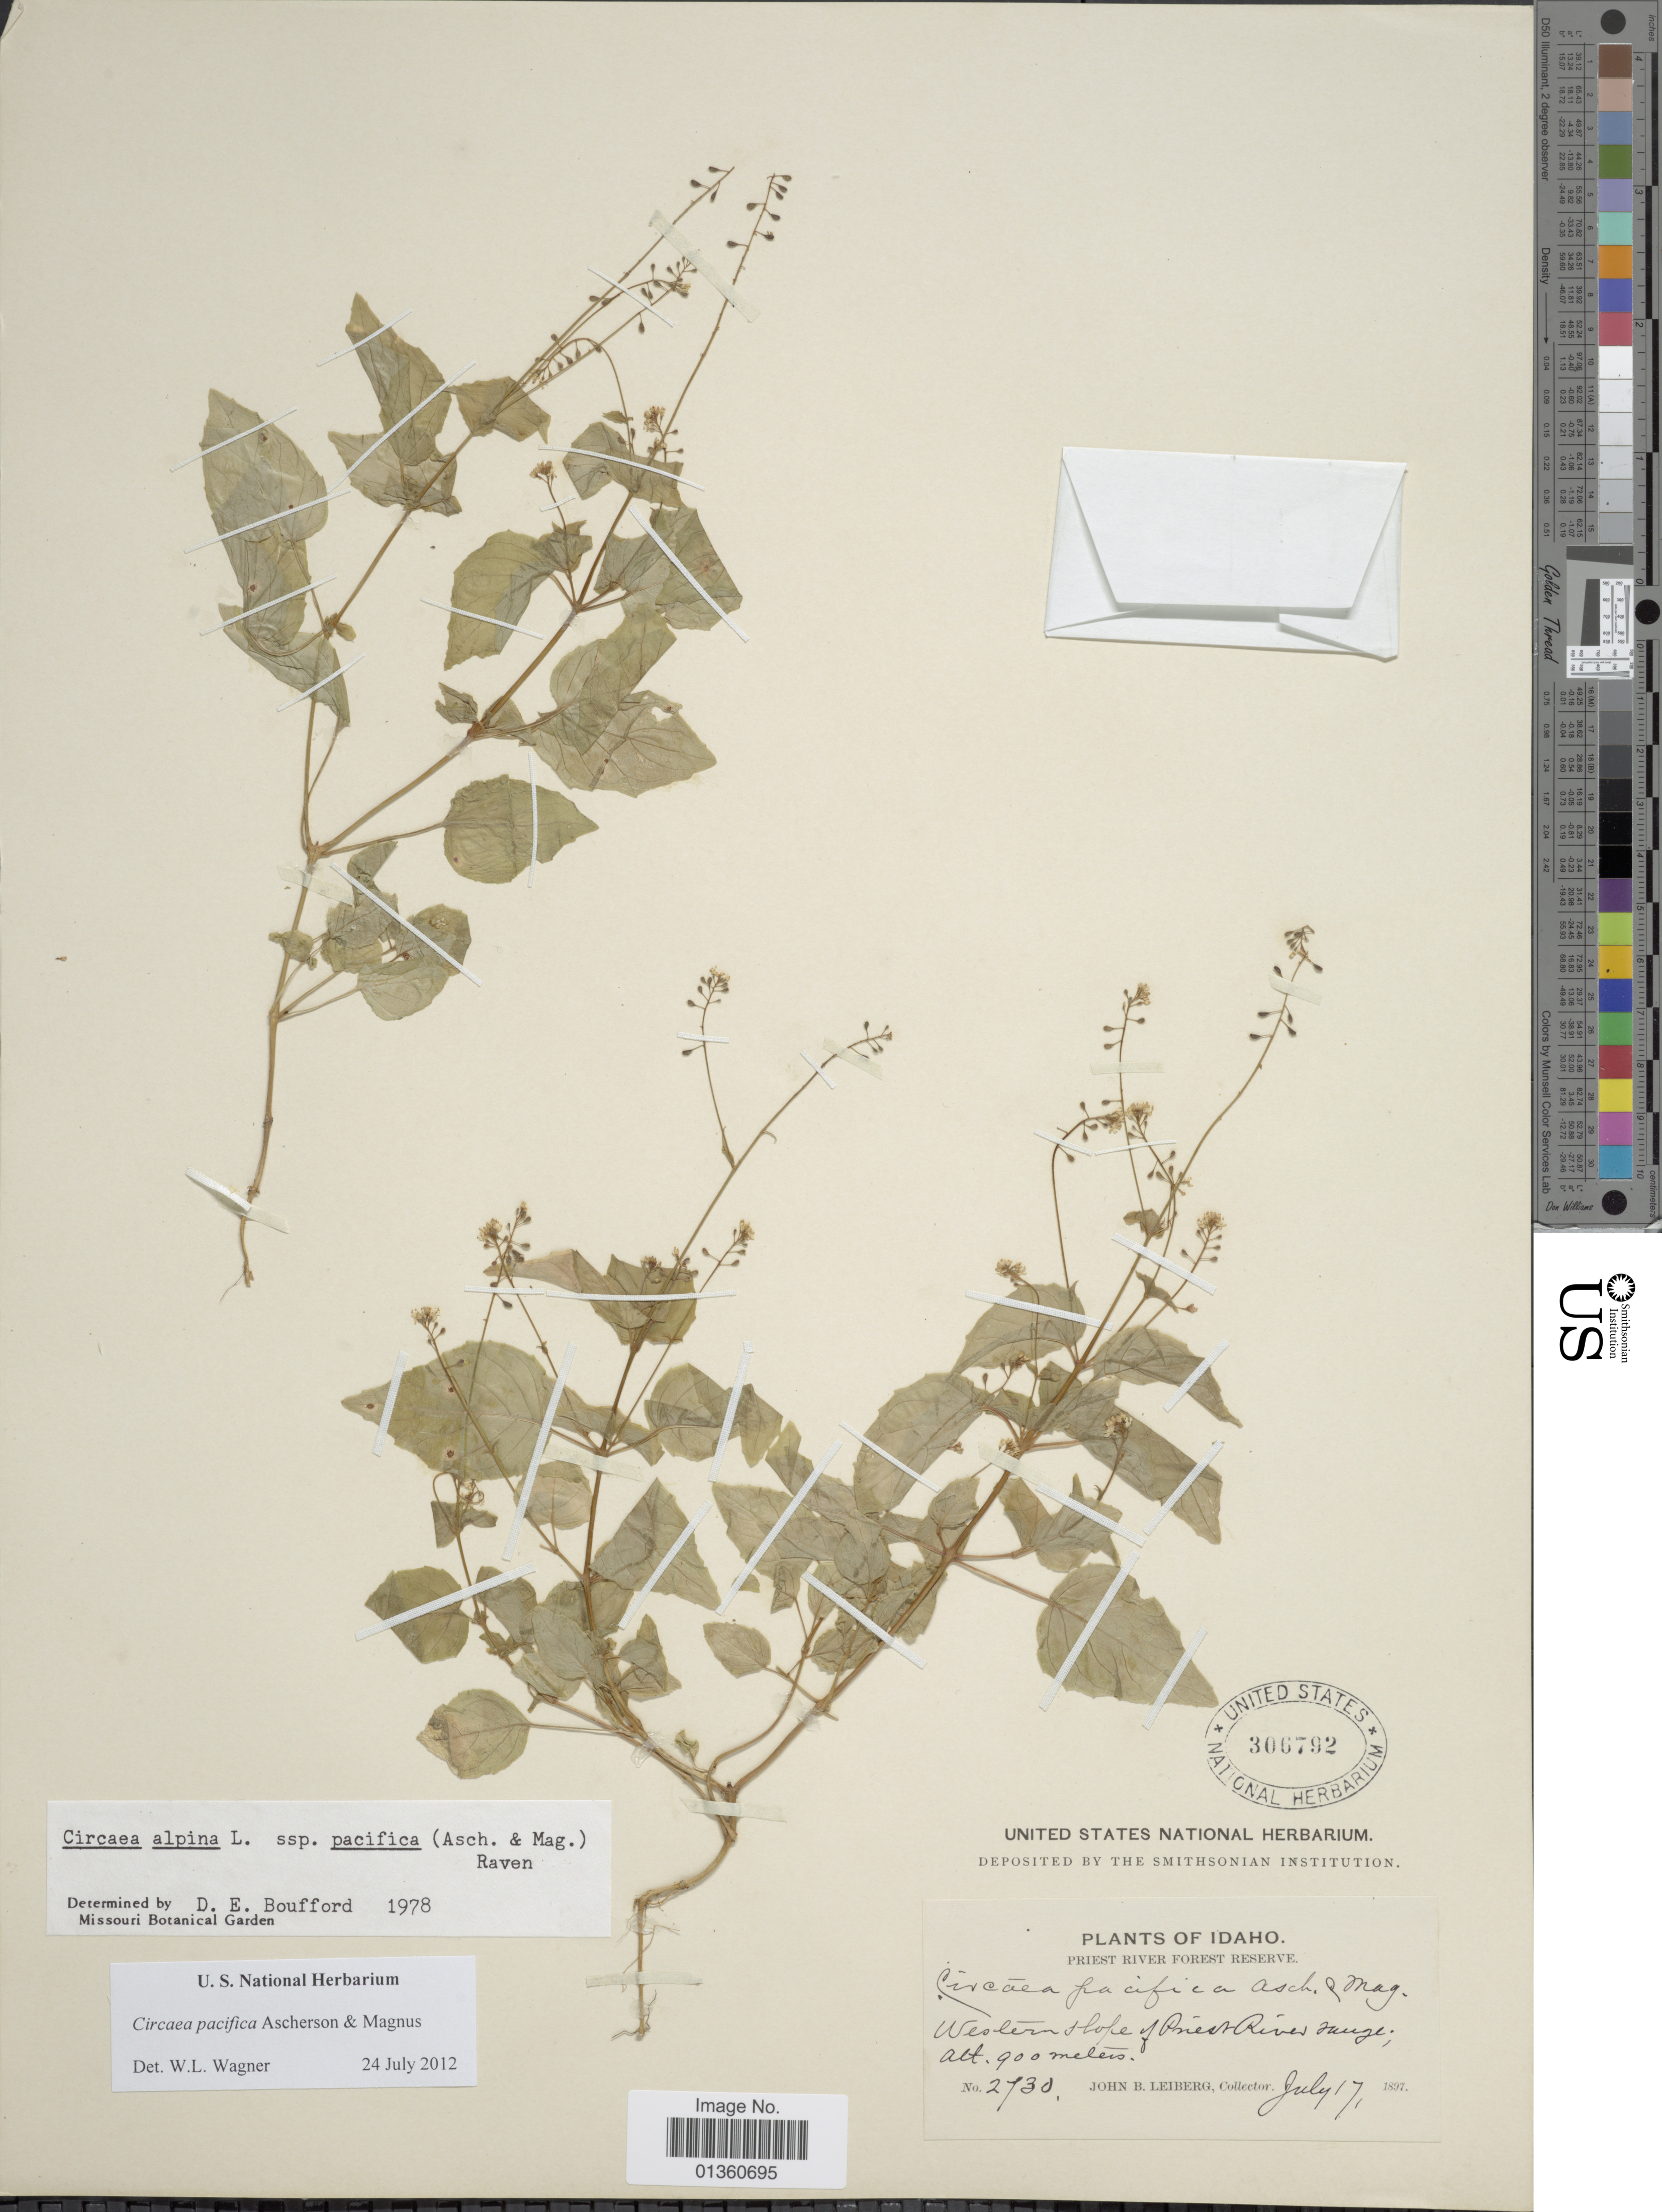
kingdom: Plantae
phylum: Tracheophyta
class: Magnoliopsida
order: Myrtales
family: Onagraceae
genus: Circaea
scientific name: Circaea pacifica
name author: Asch. & Magnus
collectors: J. B. Leiberg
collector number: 2730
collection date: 1897-07-17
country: United States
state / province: Idaho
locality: Western slope of Priest River range.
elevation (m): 900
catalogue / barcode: US 306792